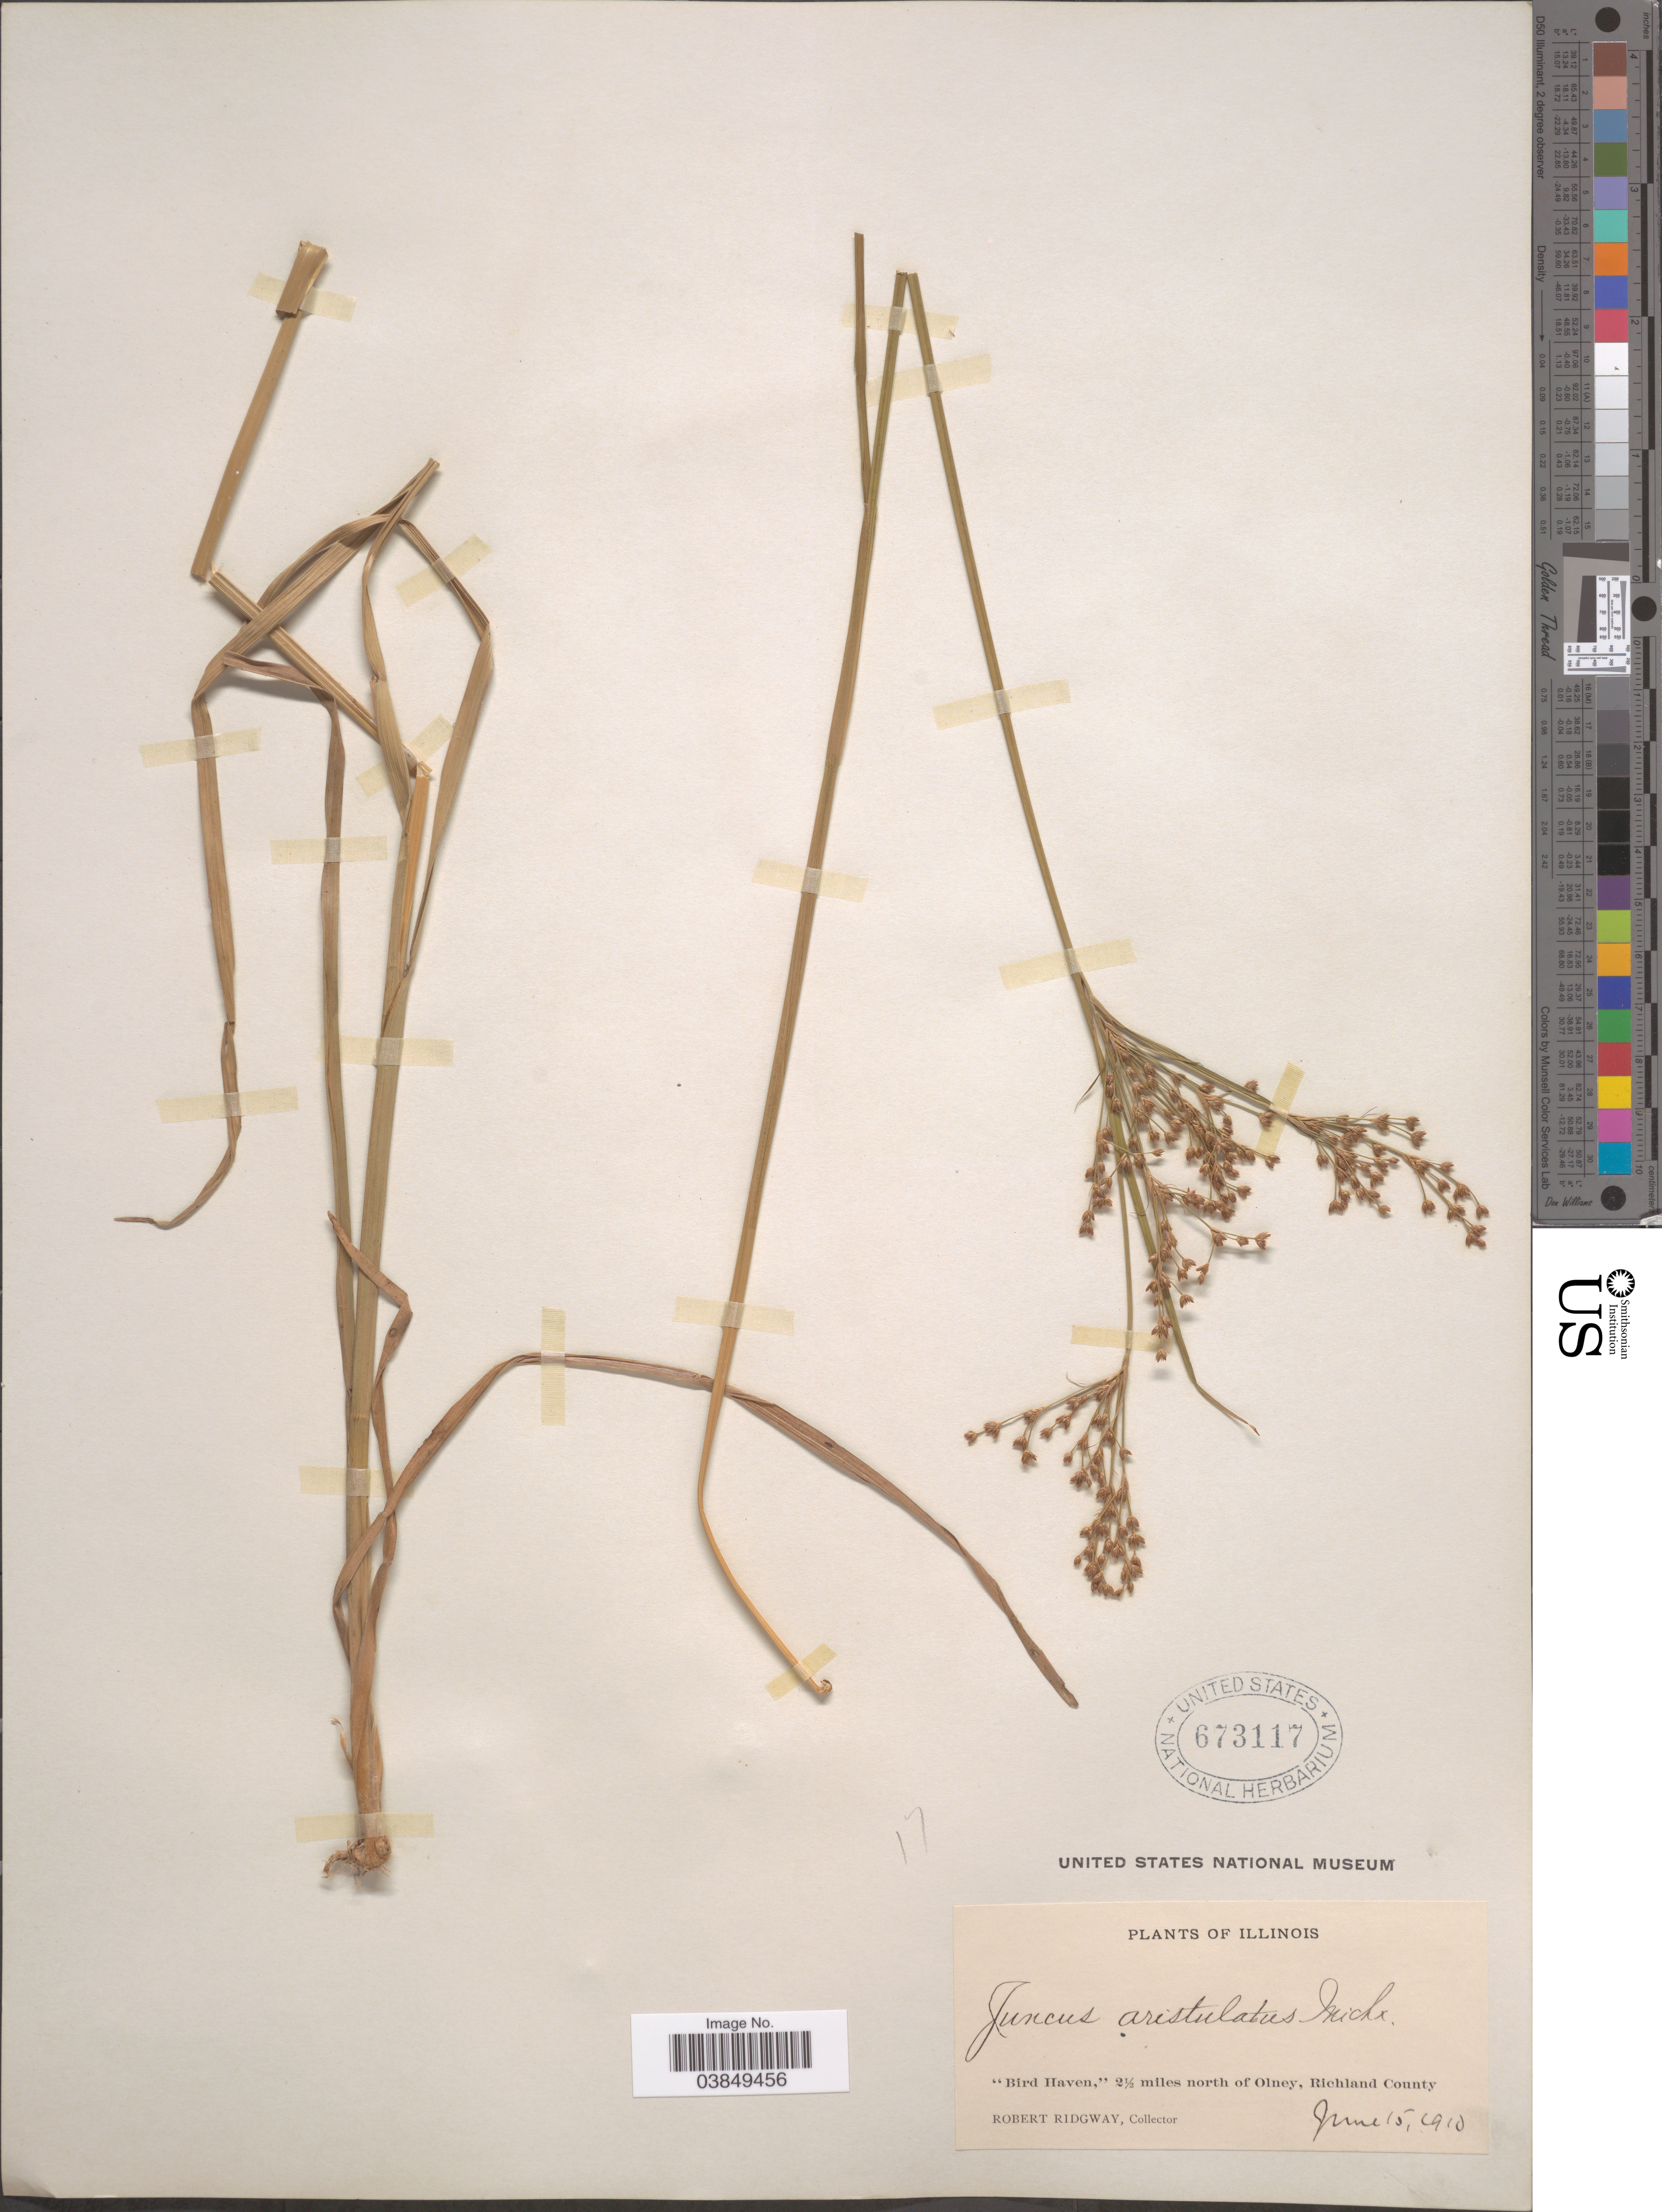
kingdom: Plantae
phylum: Tracheophyta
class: Liliopsida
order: Poales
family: Juncaceae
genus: Juncus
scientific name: Juncus aristulatus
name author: Michx.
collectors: R. Ridgway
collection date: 1910-06-15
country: United States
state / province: Illinois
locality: Bird Haven,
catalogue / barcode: US 673117